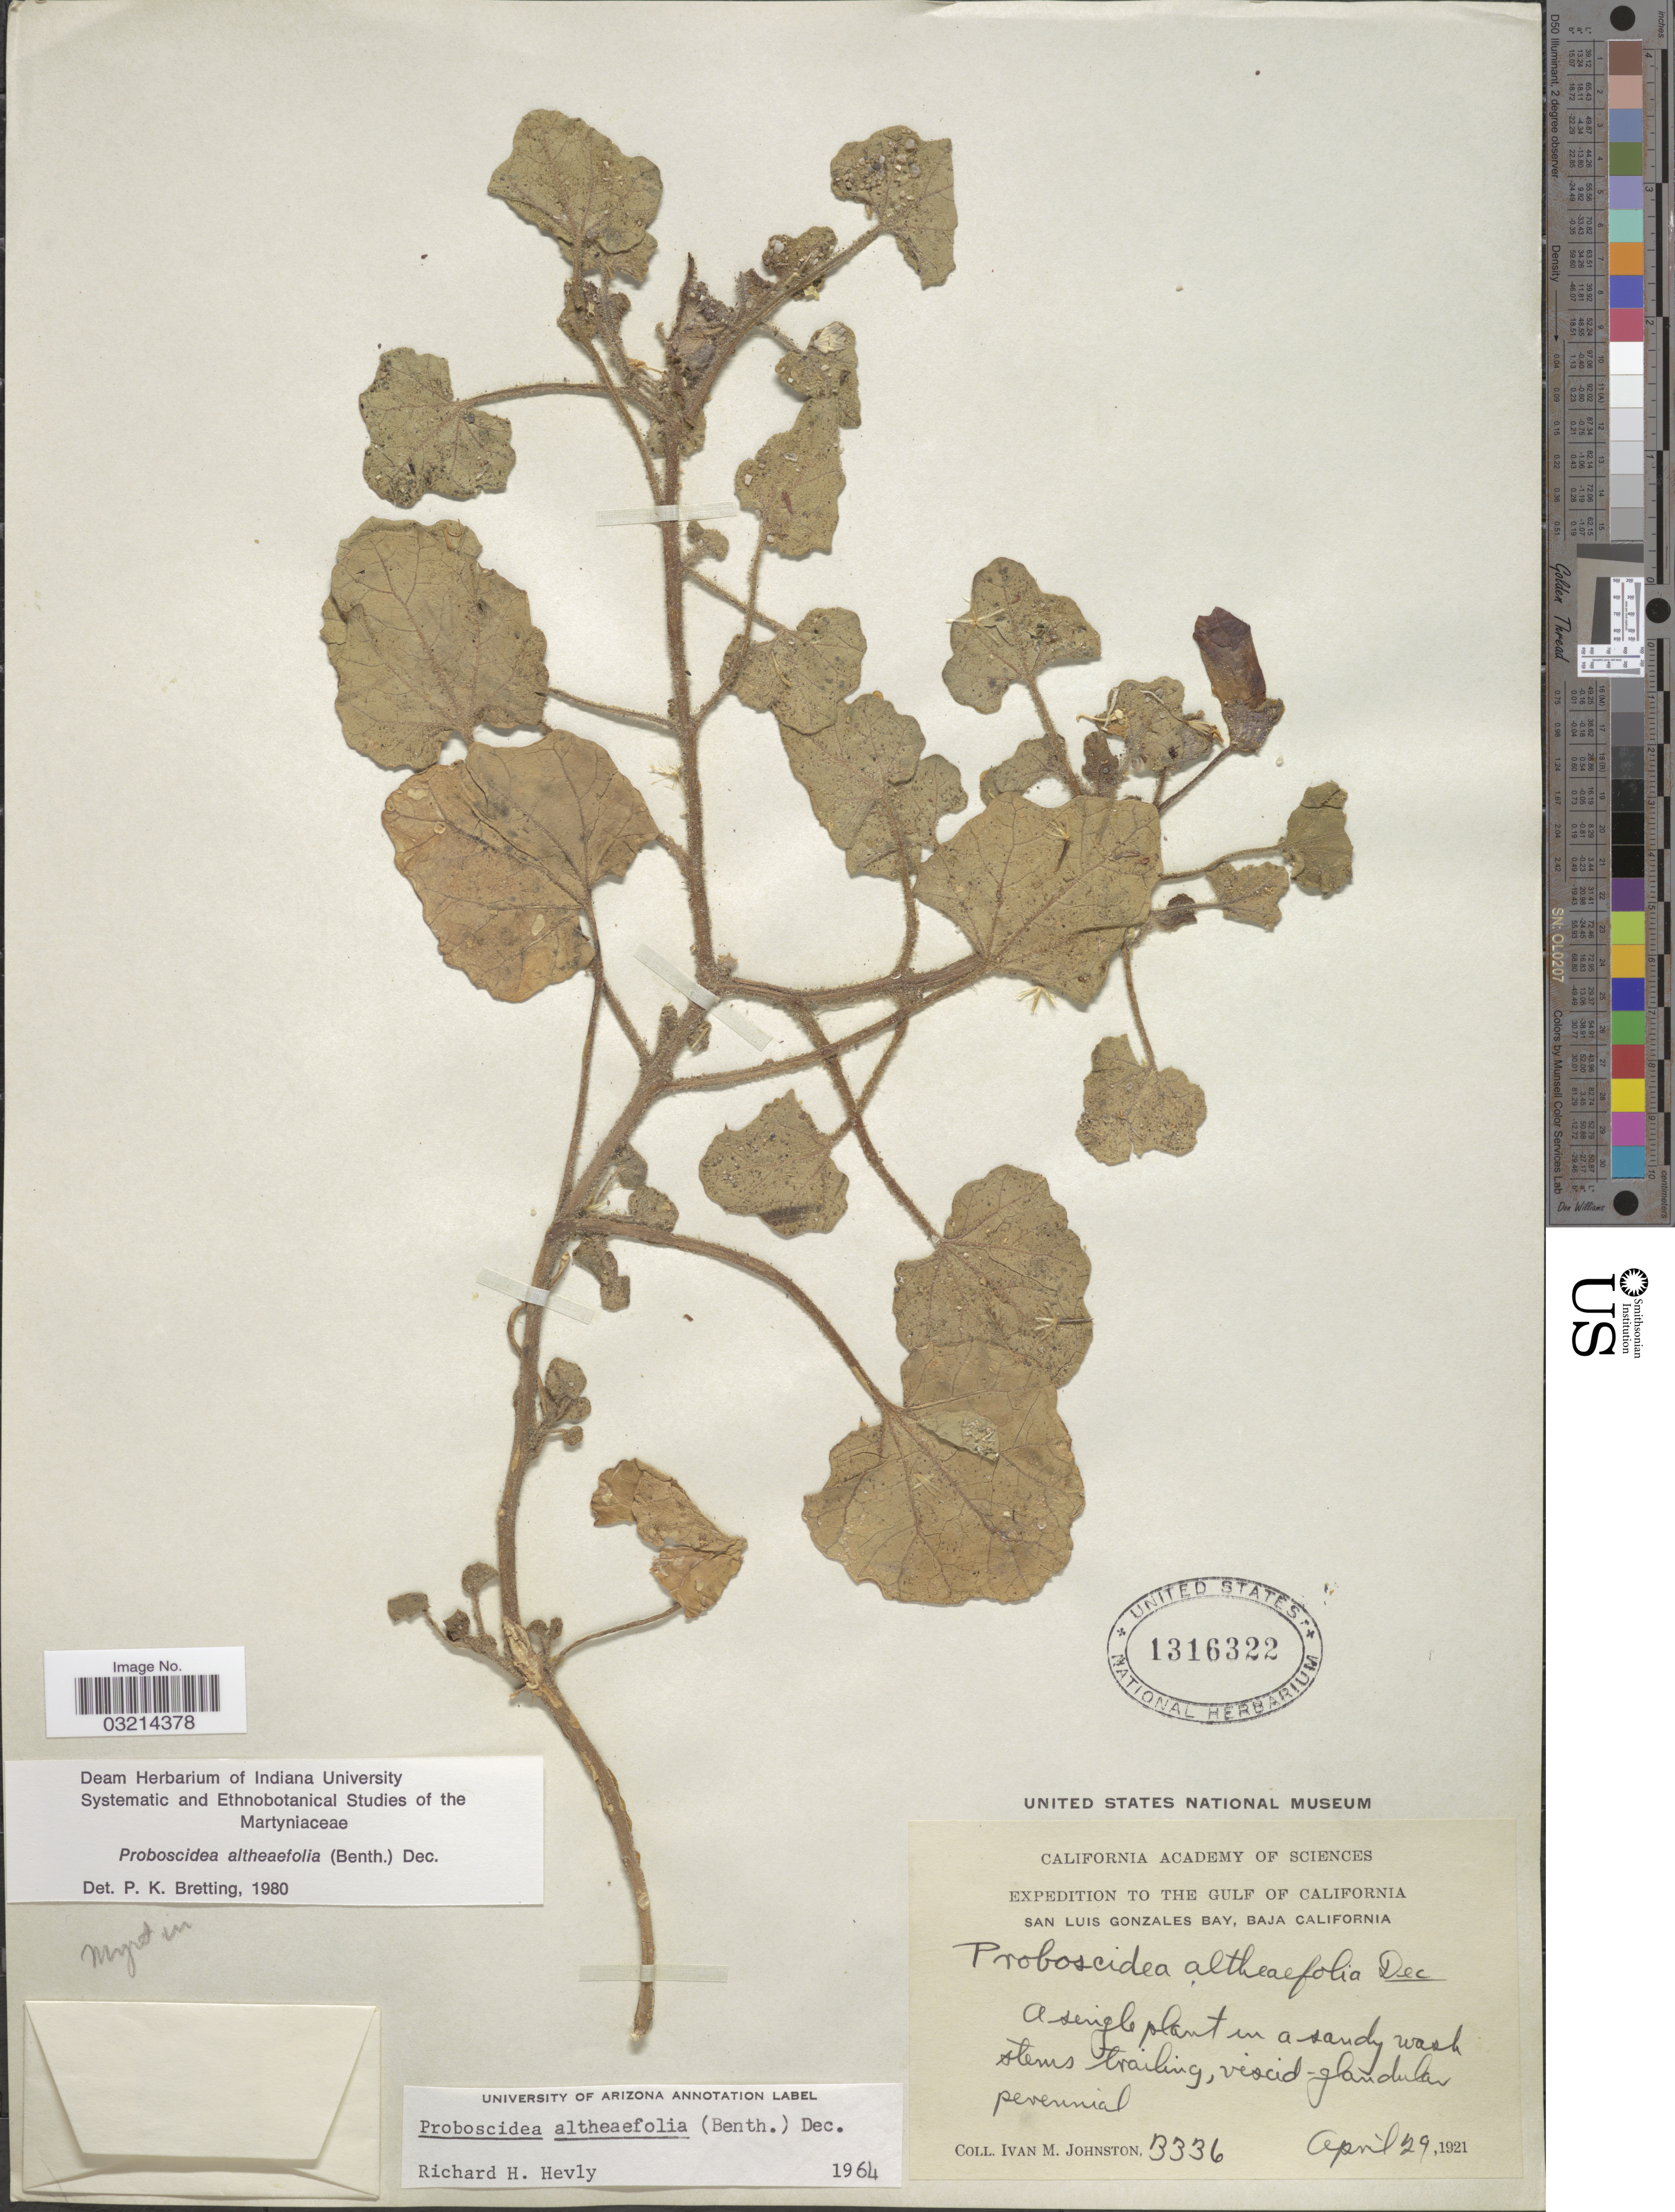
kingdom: Plantae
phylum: Tracheophyta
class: Magnoliopsida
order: Lamiales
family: Martyniaceae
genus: Proboscidea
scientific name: Proboscidea althaeifolia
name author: (Benth.) Decne.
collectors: I.M. Johnston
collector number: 3336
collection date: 1921-04-29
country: Mexico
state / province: Baja California Norte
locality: The Gulf of California, San Luis Gonzales Bay.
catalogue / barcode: US 1316322